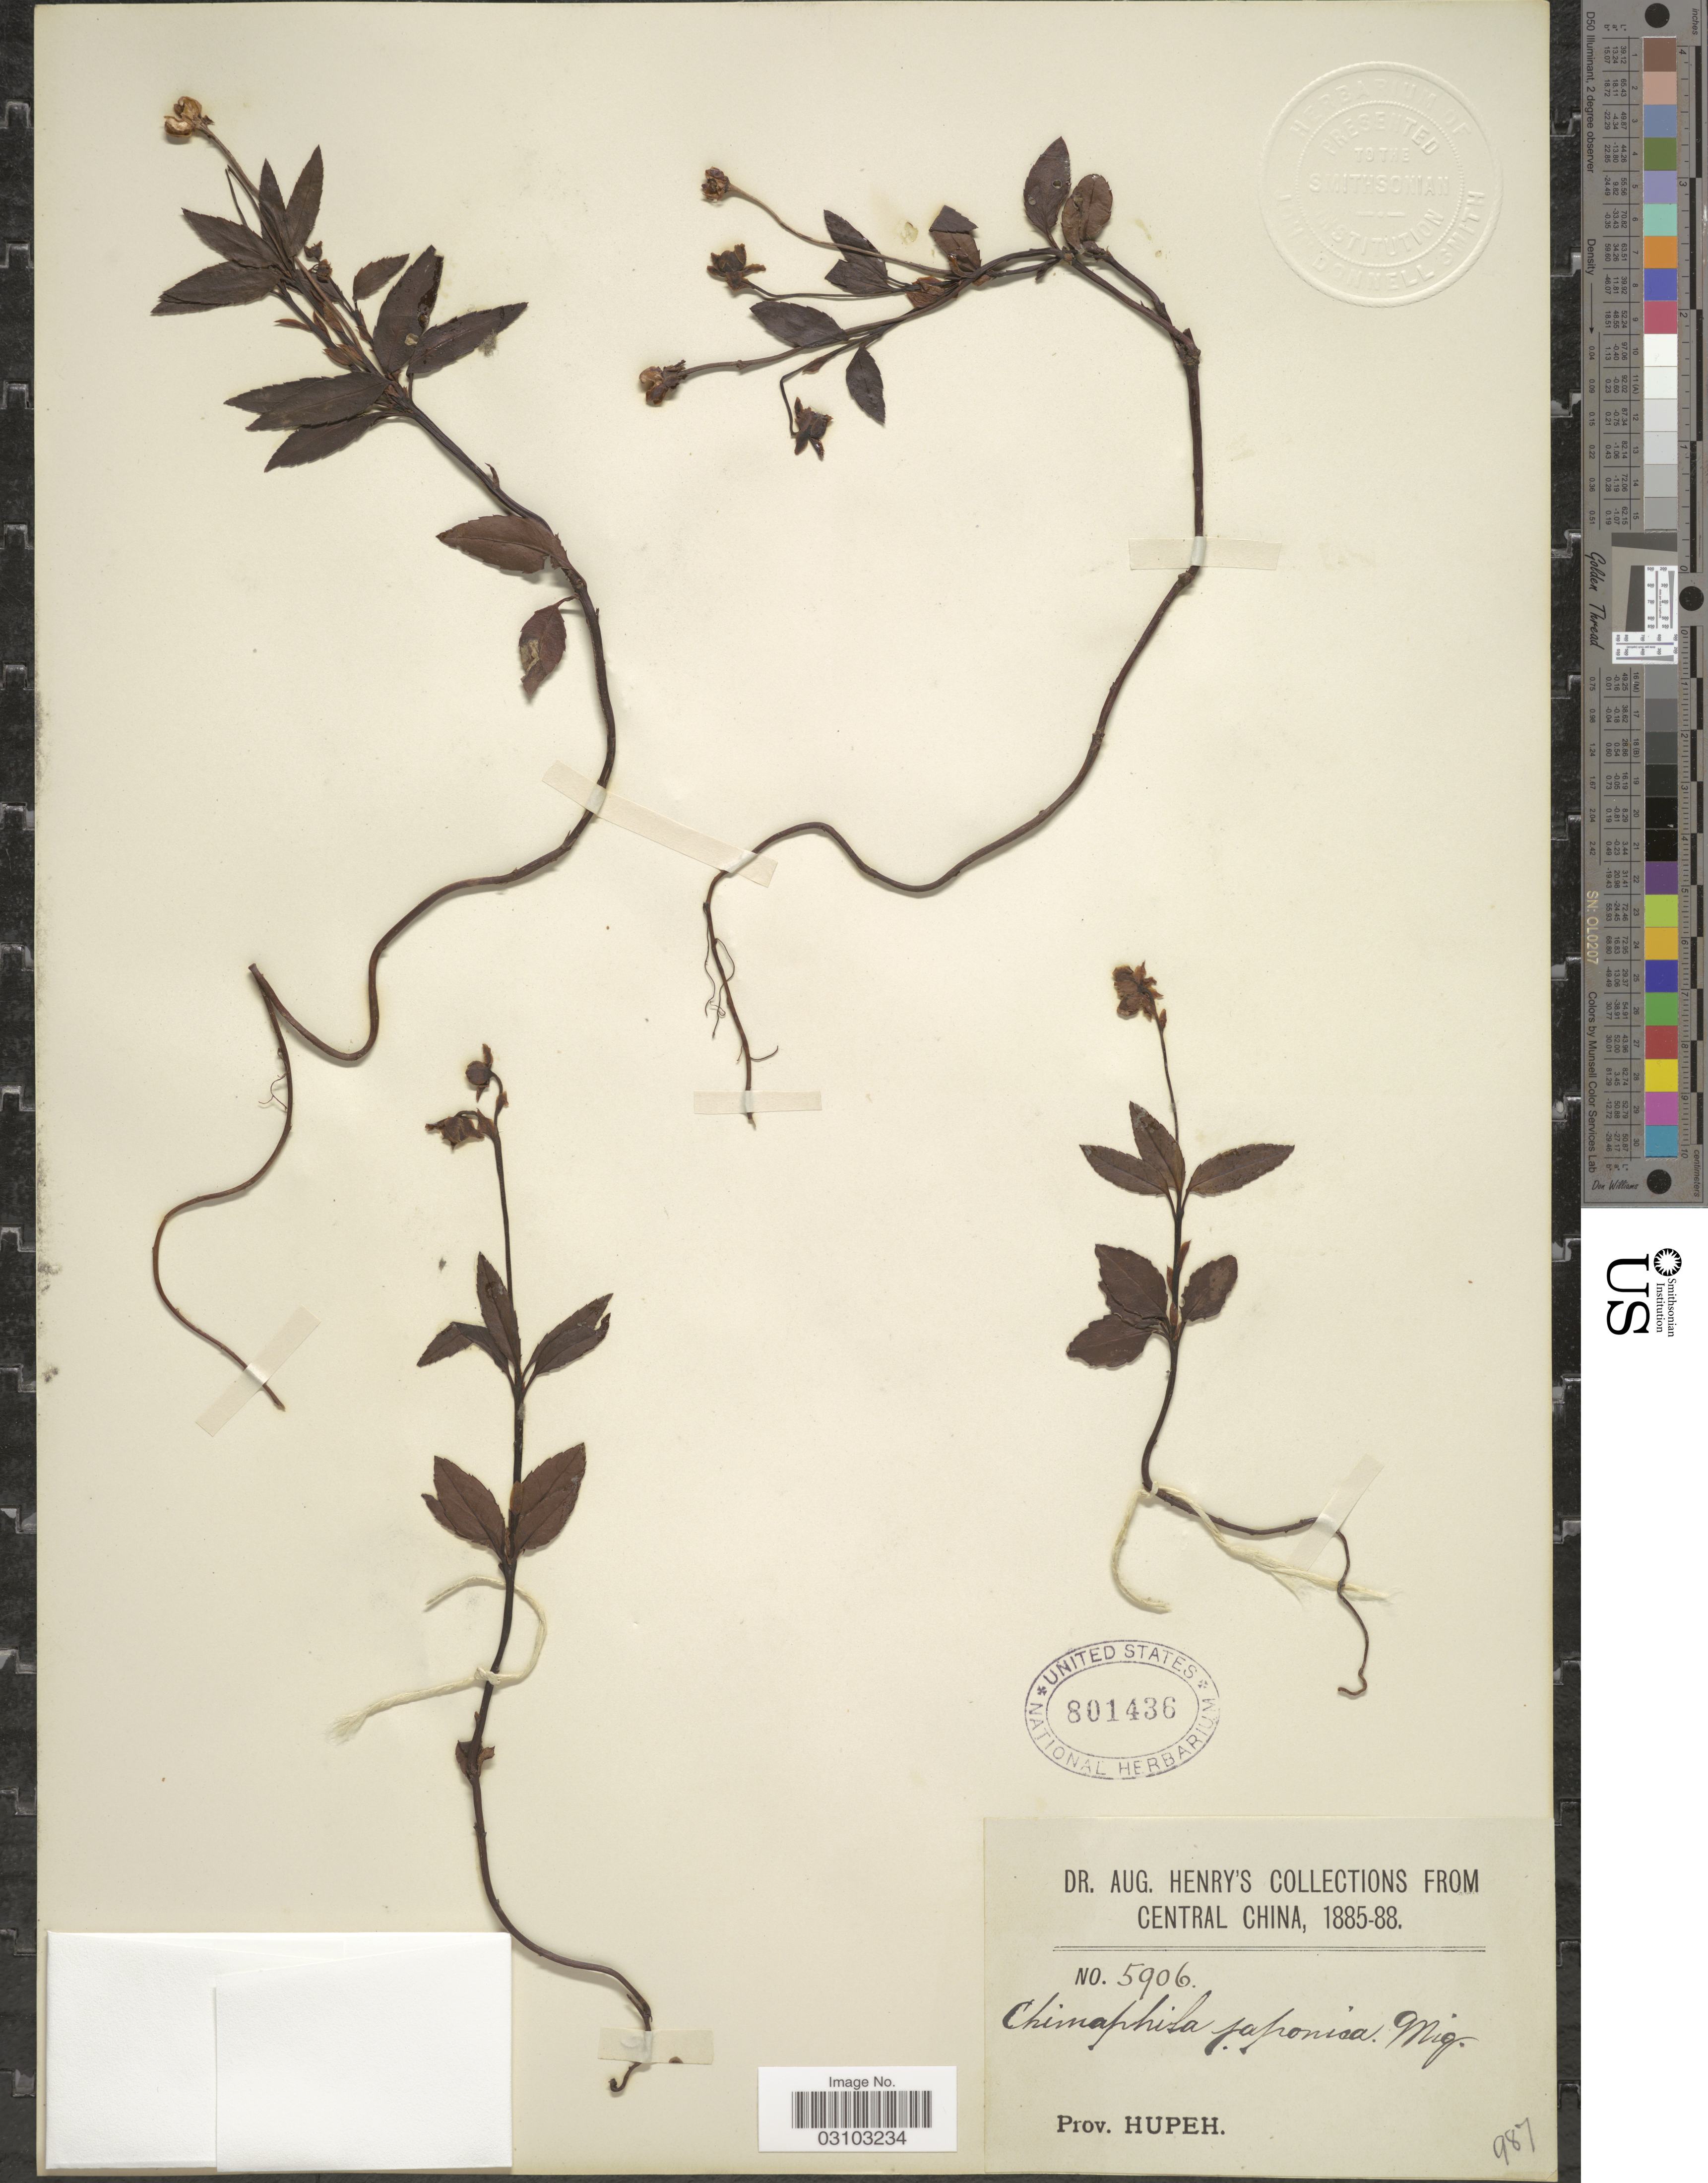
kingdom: Plantae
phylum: Tracheophyta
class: Magnoliopsida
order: Ericales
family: Ericaceae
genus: Chimaphila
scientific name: Chimaphila japonica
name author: Miq.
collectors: A. Henry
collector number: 5906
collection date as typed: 1888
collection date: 1885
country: China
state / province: Hubei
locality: Central China, Prov. Hupeh.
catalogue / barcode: US 801436